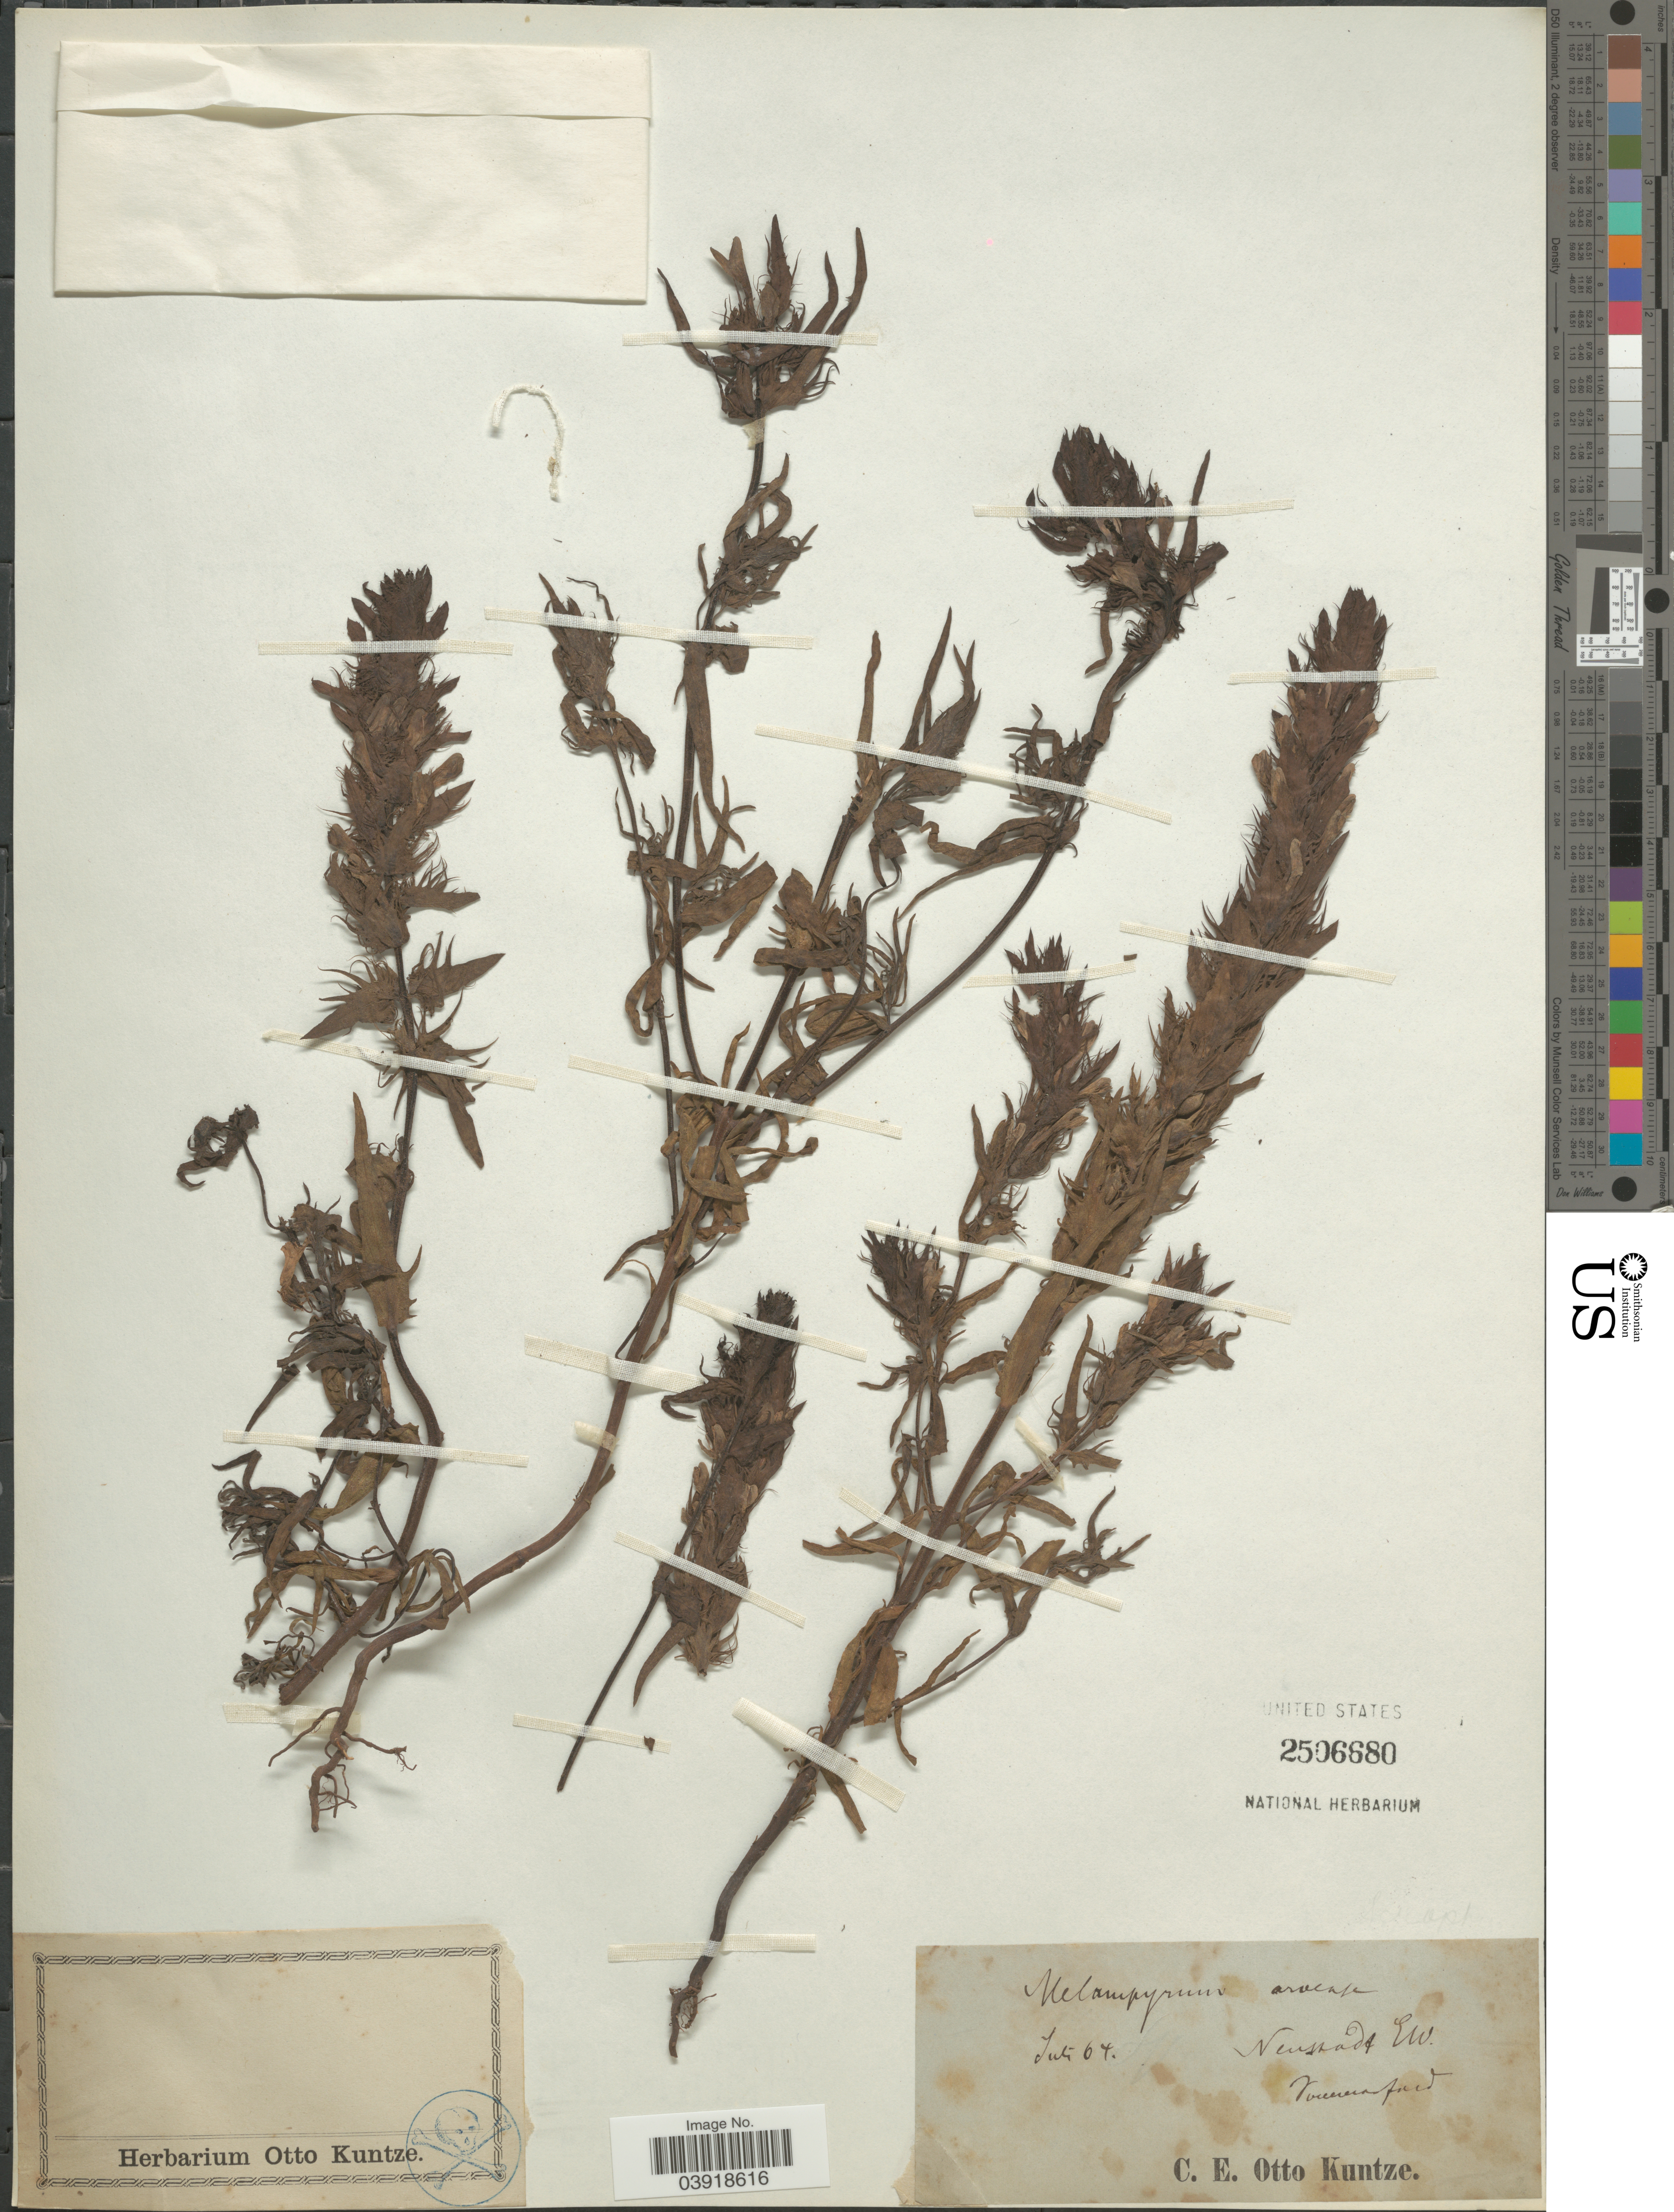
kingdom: Plantae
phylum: Tracheophyta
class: Magnoliopsida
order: Lamiales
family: Orobanchaceae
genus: Melampyrum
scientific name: Melampyrum arvense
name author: L.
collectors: C.E.O. Kuntze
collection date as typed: Transcribed d/m/y: /7/67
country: Germany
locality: Neustadt [illegible text].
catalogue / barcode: US 2506680